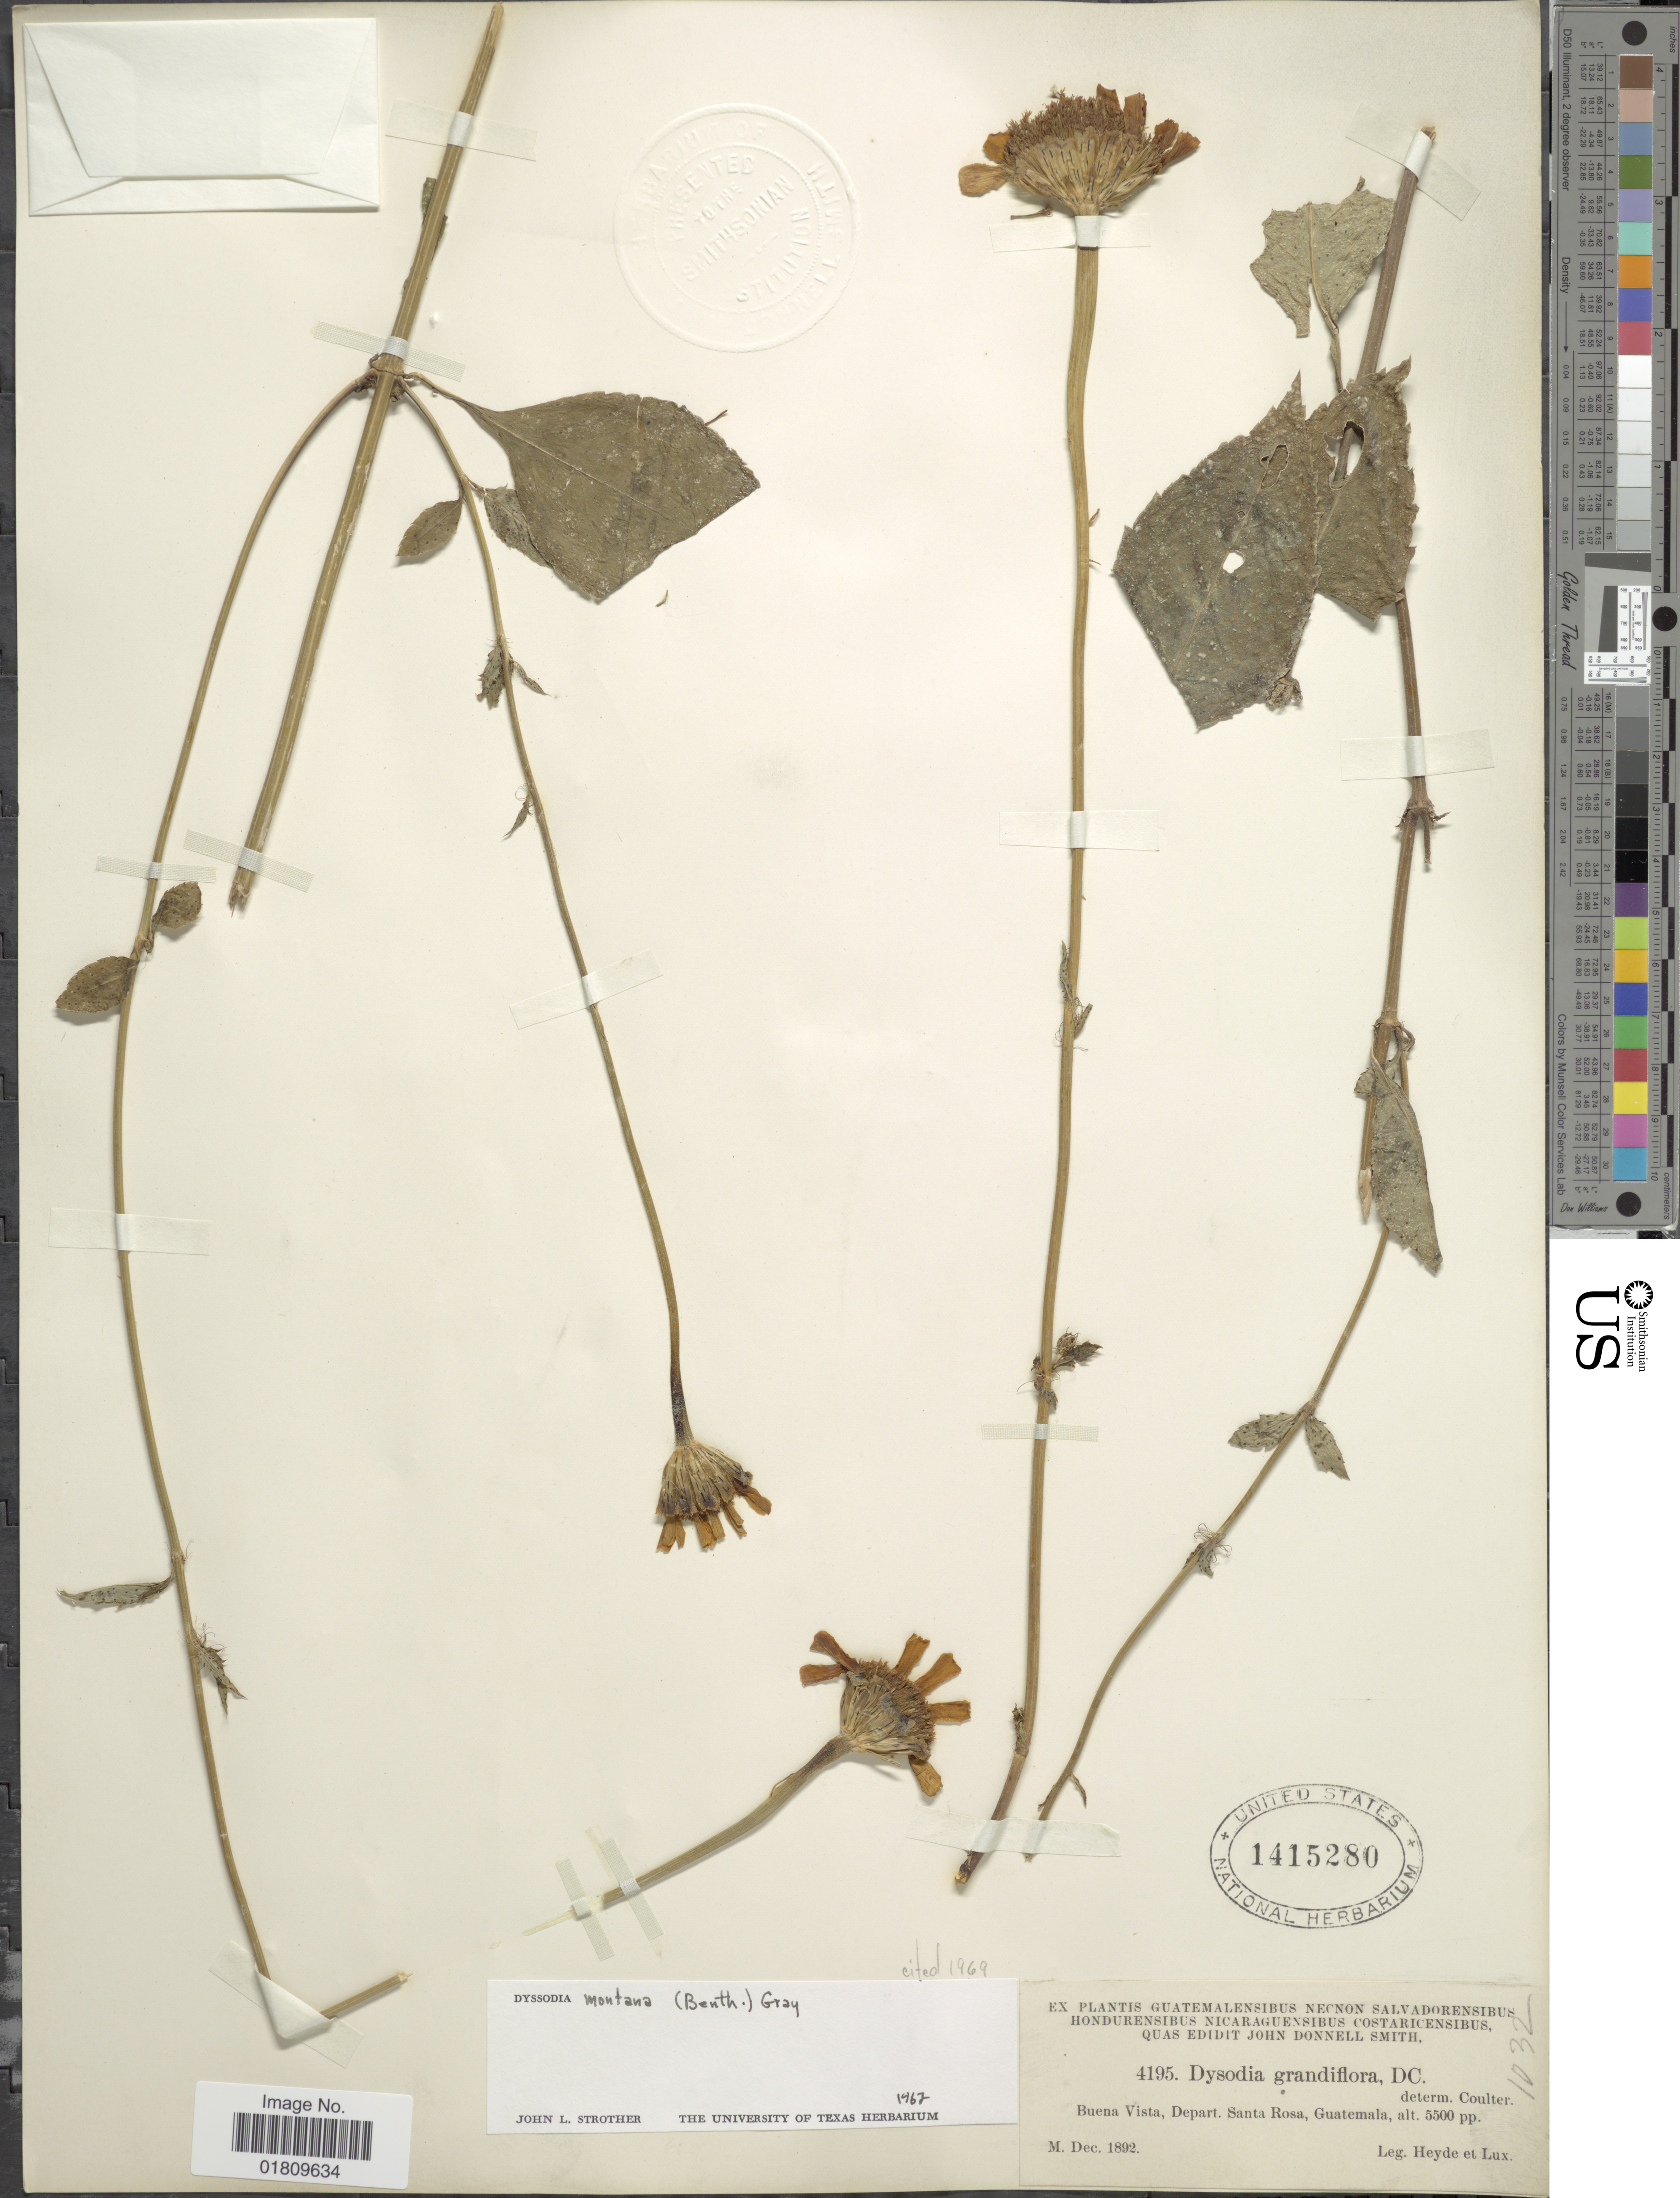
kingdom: Plantae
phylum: Tracheophyta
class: Magnoliopsida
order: Asterales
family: Asteraceae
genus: Dyssodia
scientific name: Dyssodia montana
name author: (Benth.) A. Gray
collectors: Heyde & Lux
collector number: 4195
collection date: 1892-12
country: Guatemala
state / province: Santa Rosa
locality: Buena Vista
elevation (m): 1676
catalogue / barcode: US 1415280